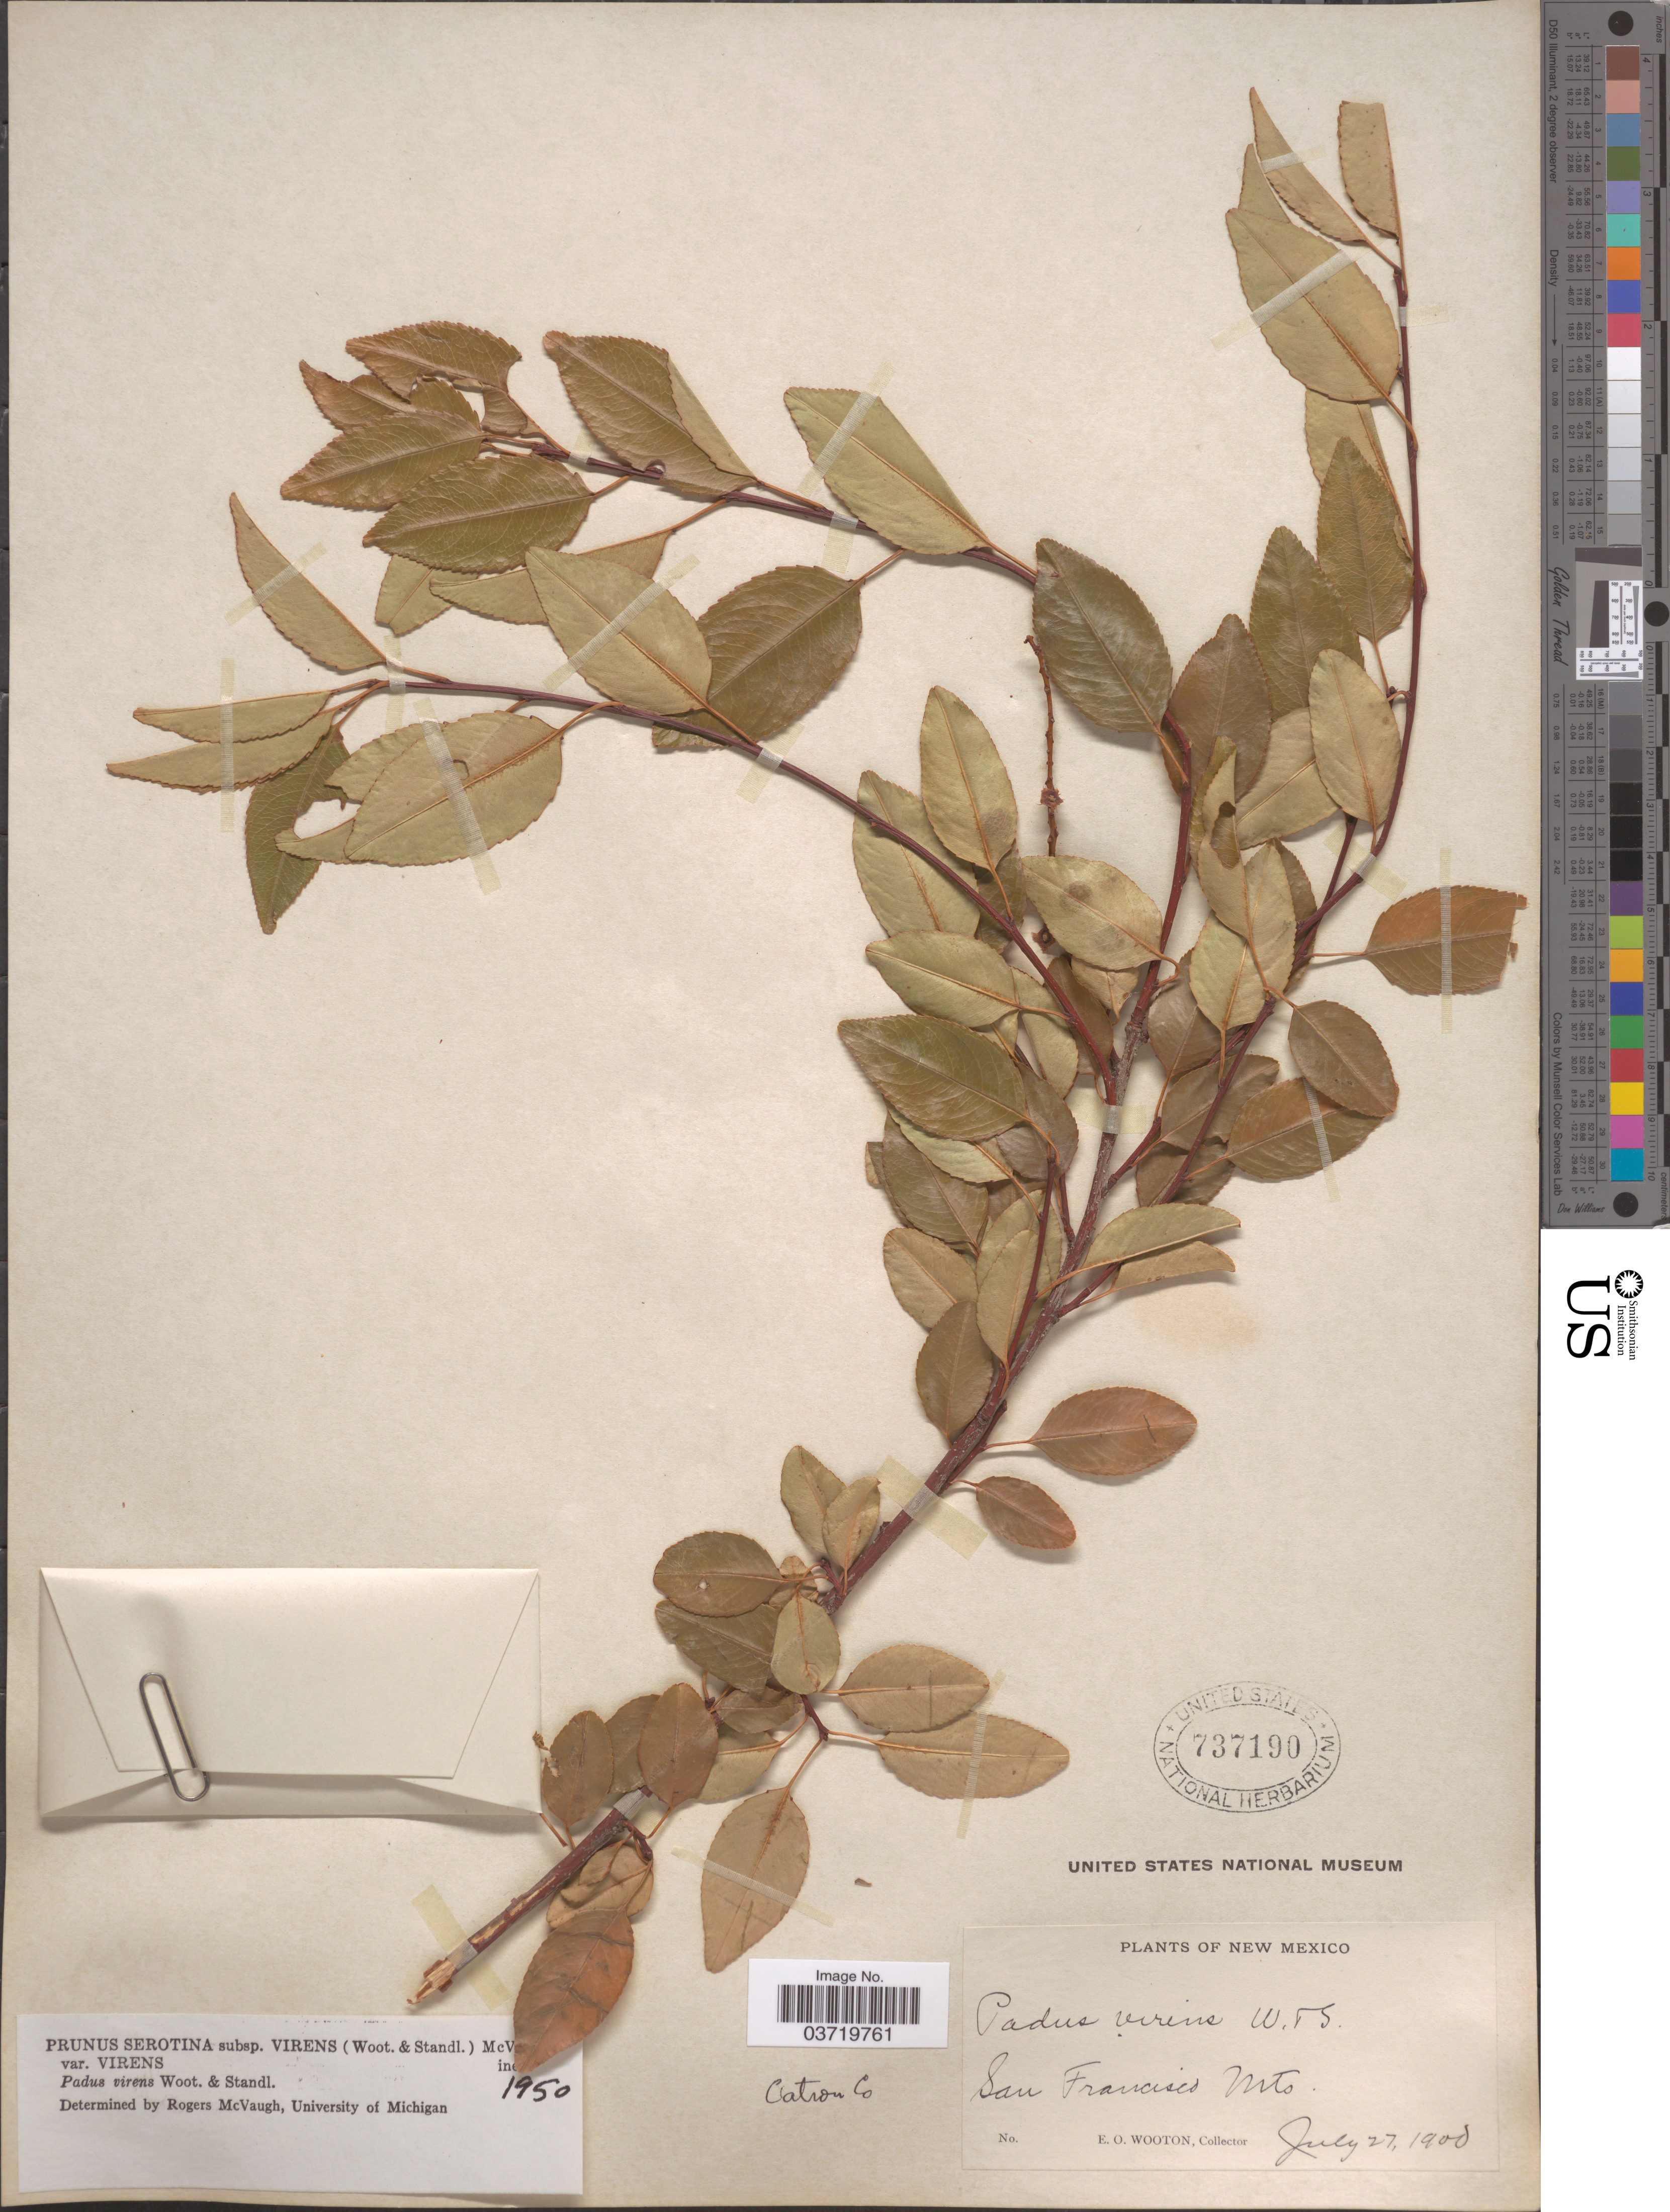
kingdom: Plantae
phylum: Tracheophyta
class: Magnoliopsida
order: Rosales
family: Rosaceae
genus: Prunus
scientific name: Prunus serotina var. rufula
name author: (Wooton & Standl.) McVaugh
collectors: E. O. Wooton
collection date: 1900-07-27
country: United States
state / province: New Mexico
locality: San Francisco Mts. Catron Co.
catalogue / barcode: US 737190